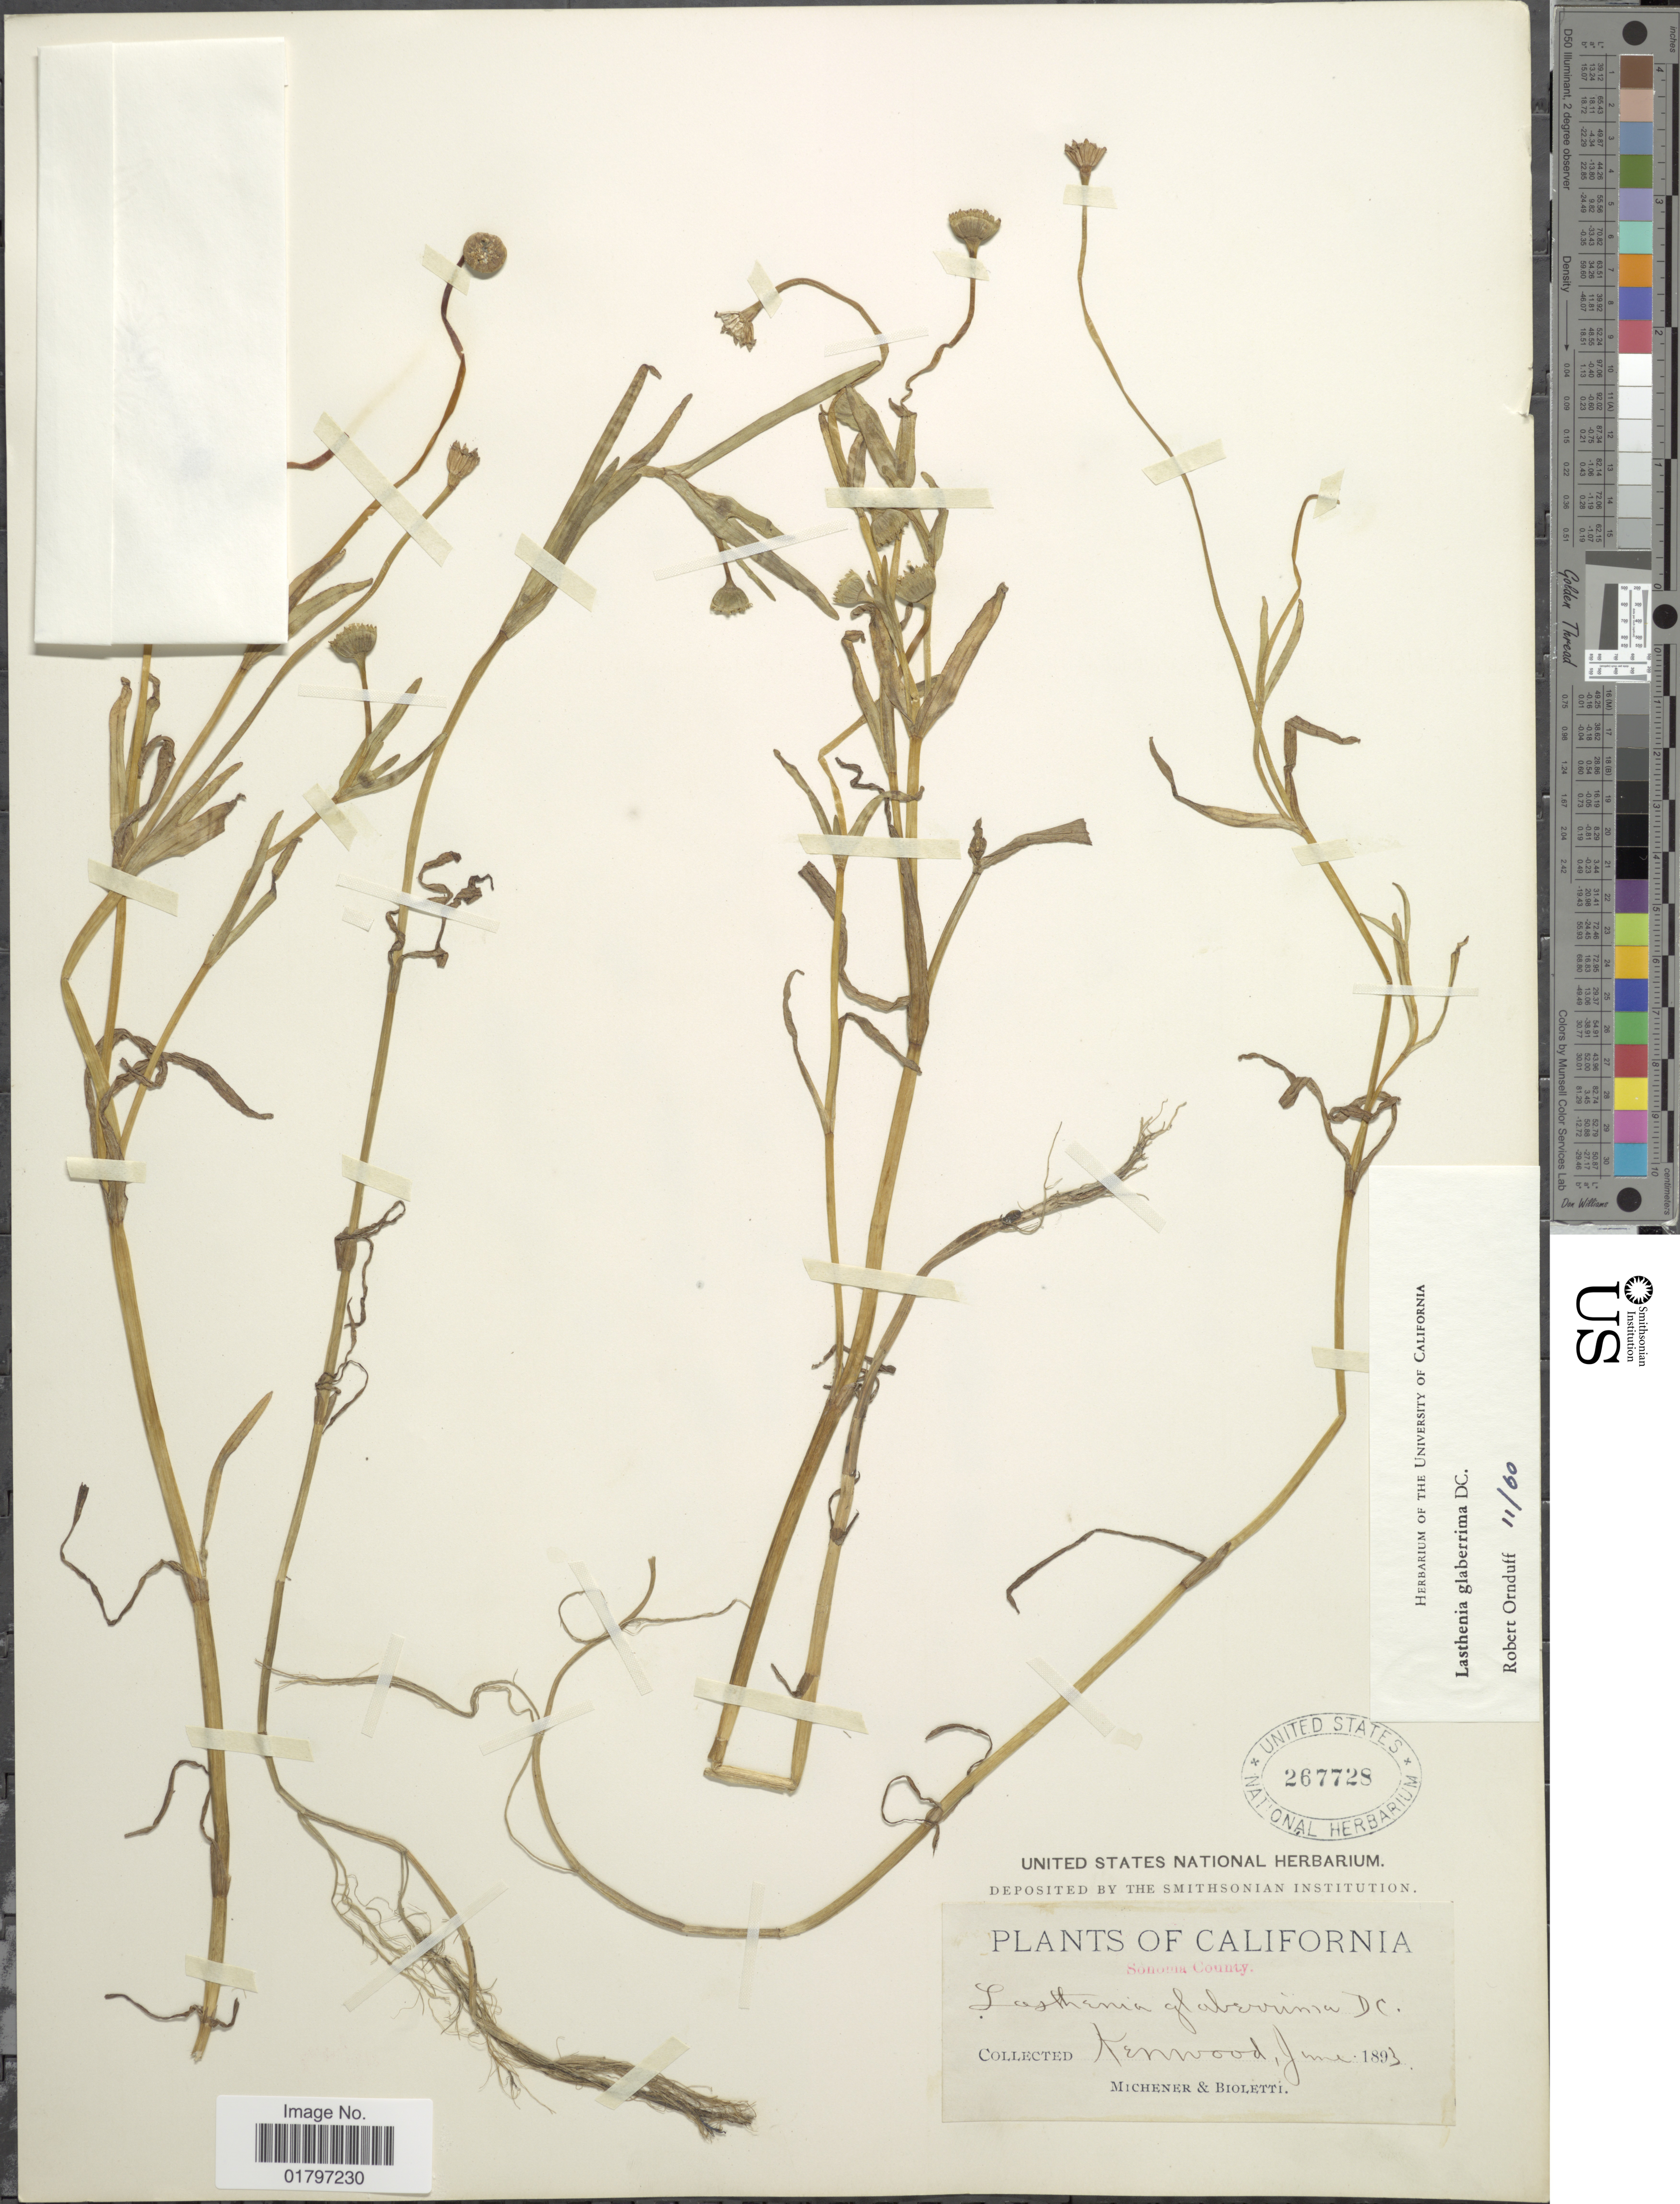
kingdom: Plantae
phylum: Tracheophyta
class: Magnoliopsida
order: Asterales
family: Asteraceae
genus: Lasthenia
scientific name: Lasthenia glaberrima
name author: DC.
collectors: -. Michener & -- Bioletti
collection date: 1893-06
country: United States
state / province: California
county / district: Sonoma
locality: Sonoma County. Kenwood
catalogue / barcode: US 267728